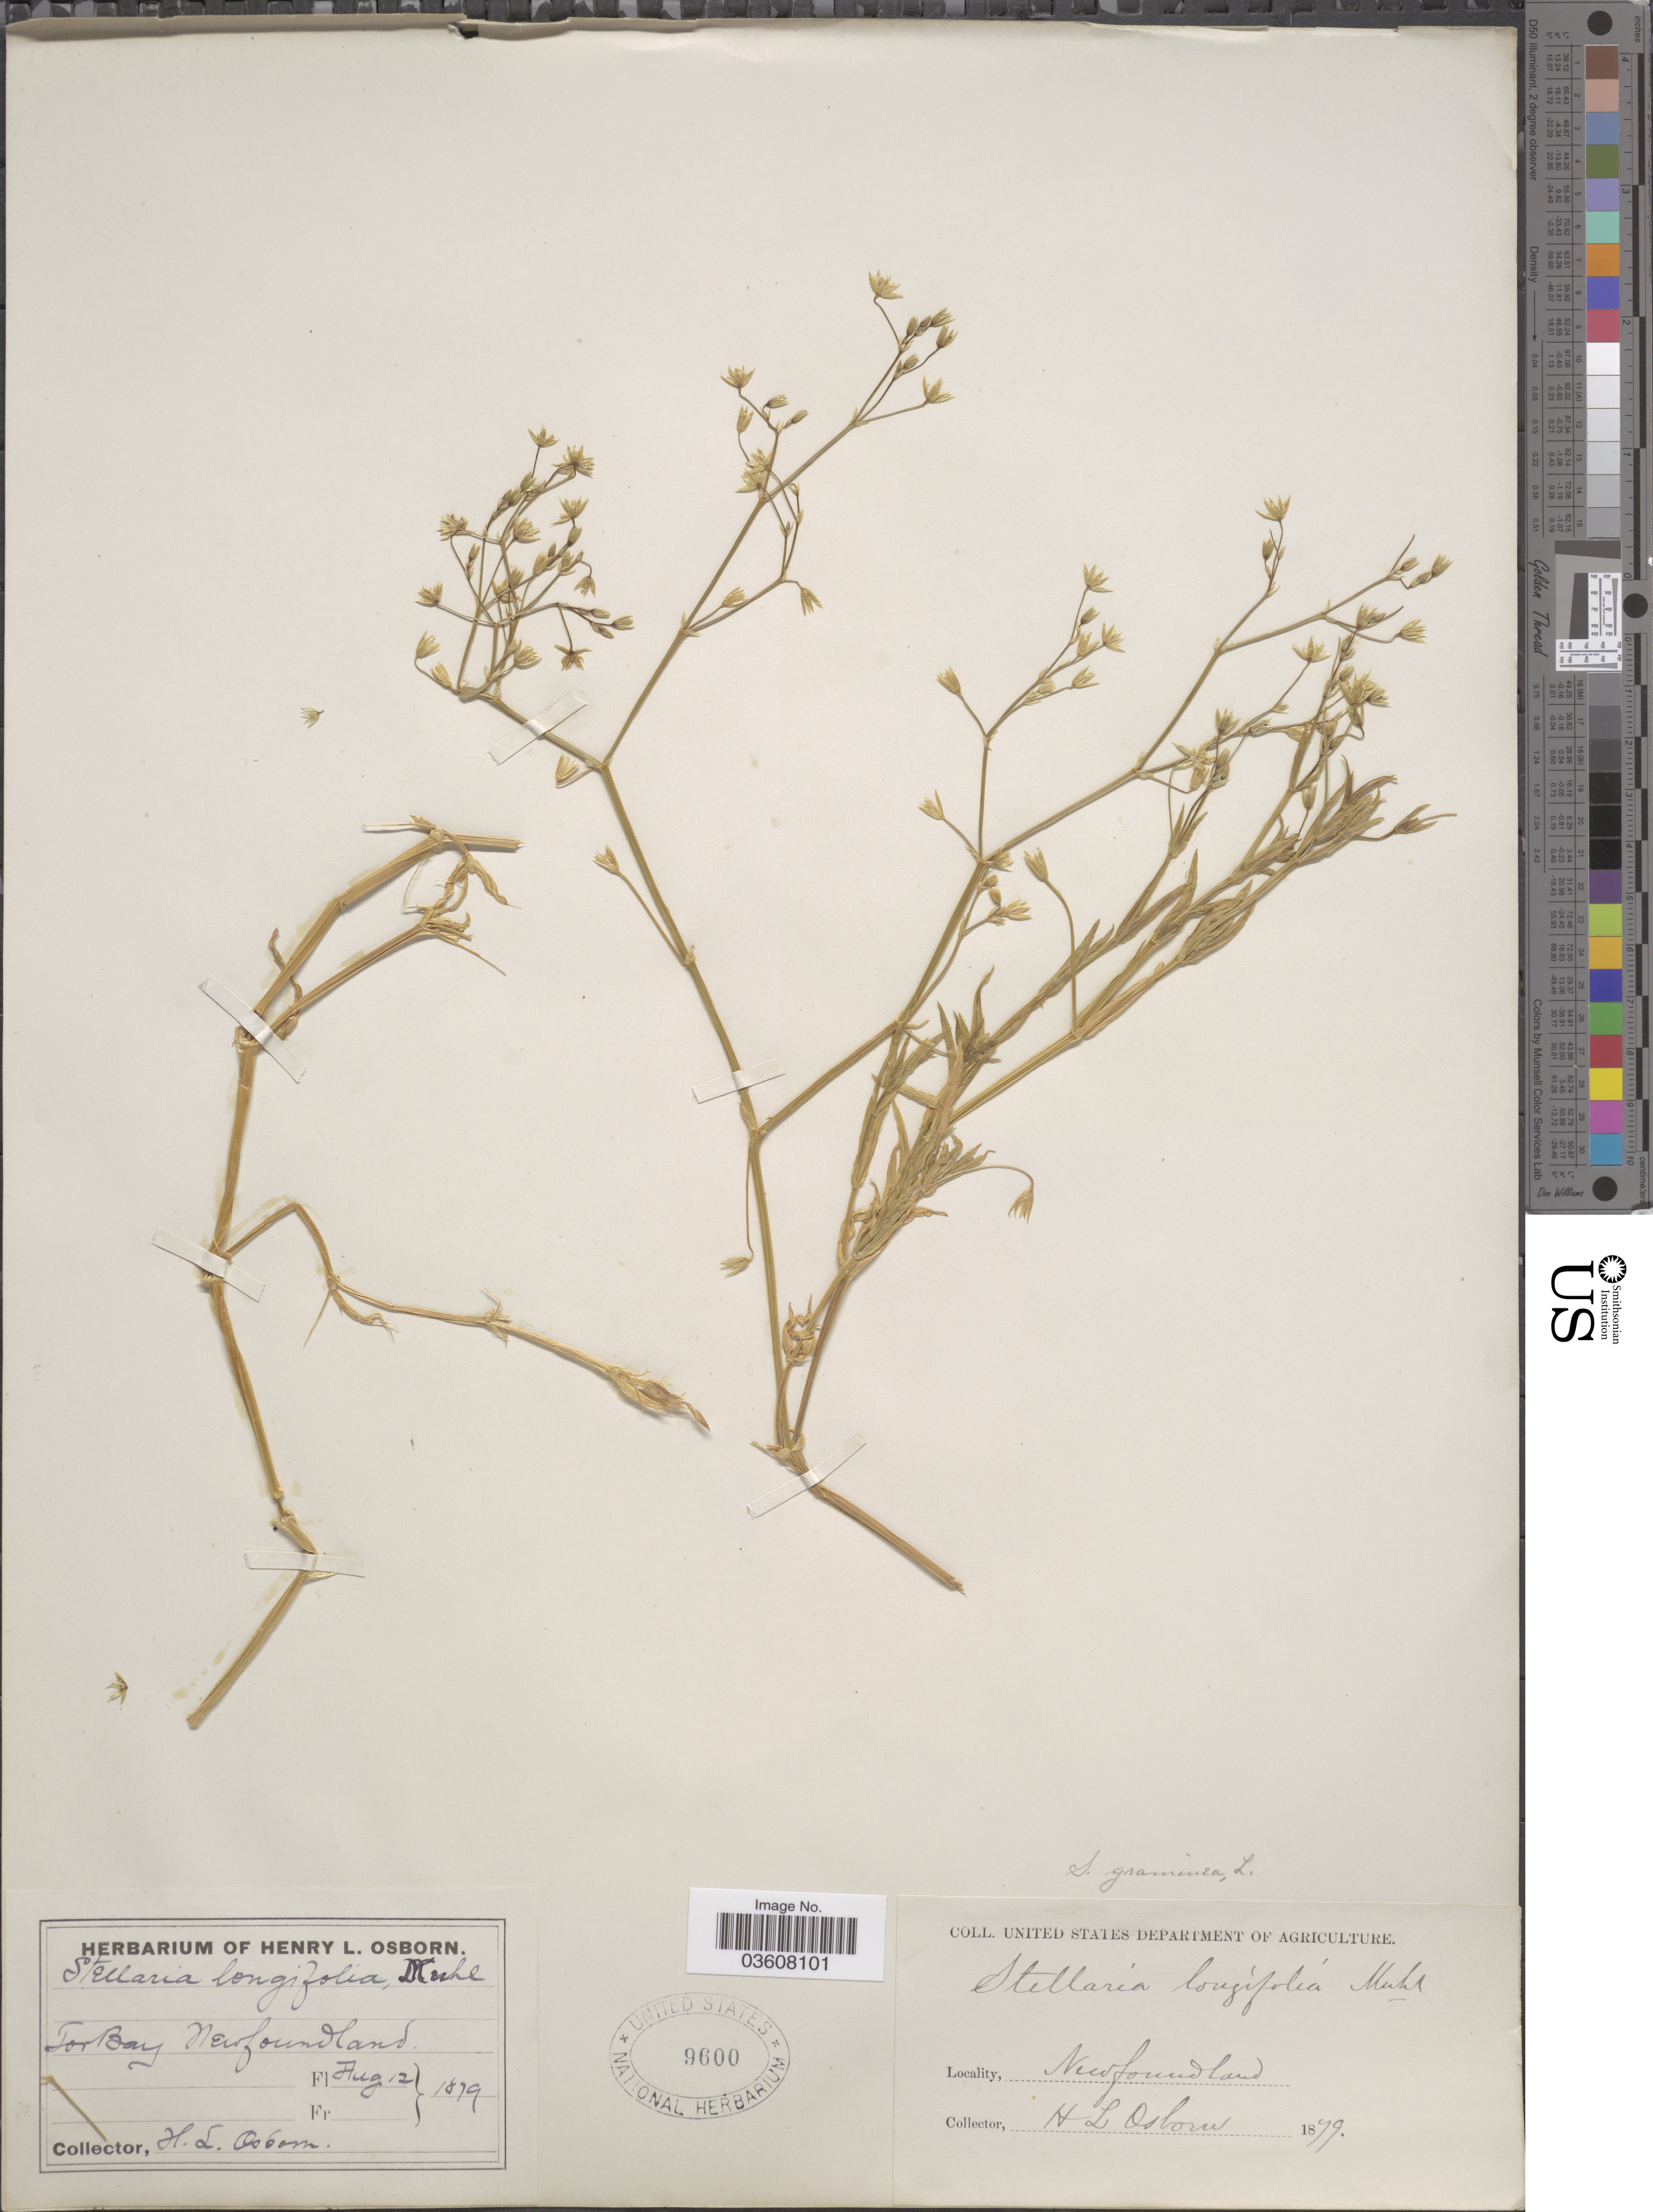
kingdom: Plantae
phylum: Tracheophyta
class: Magnoliopsida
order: Caryophyllales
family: Caryophyllaceae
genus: Stellaria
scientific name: Stellaria graminea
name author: L.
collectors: H. Osborn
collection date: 1879-08-12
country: Canada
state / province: Newfoundland and Labrador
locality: TorBay.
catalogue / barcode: US 9600